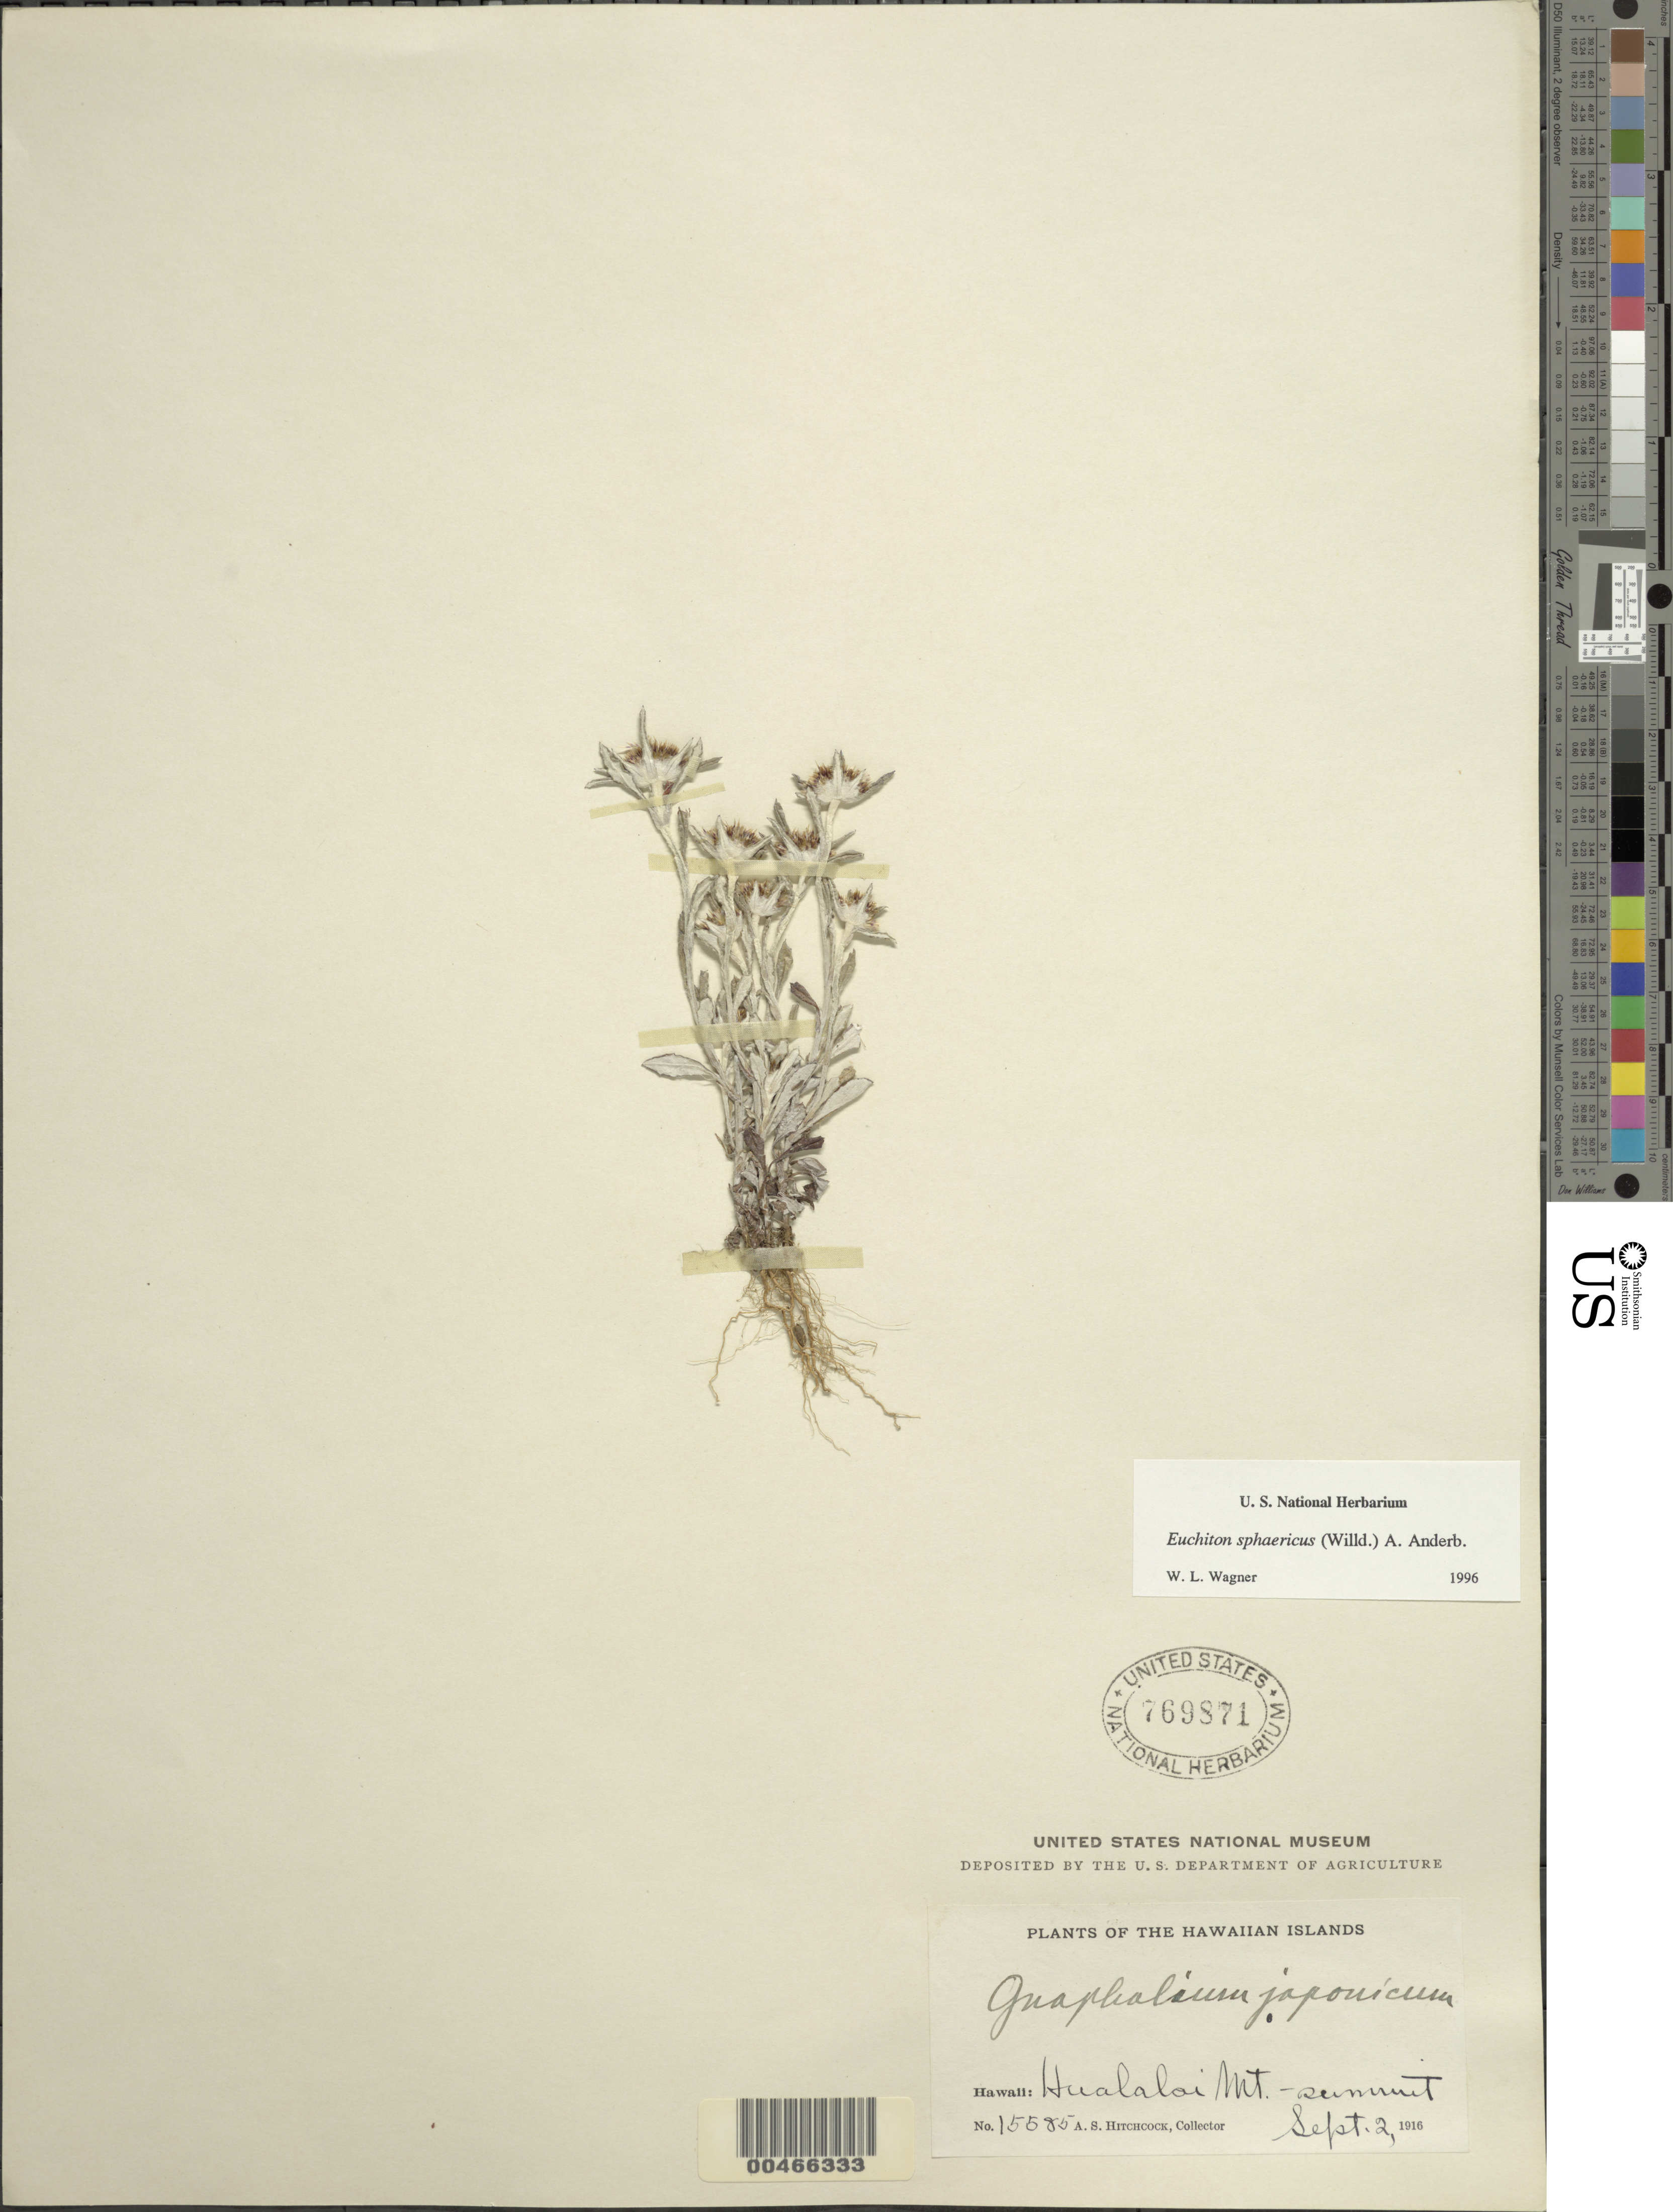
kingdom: Plantae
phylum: Tracheophyta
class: Magnoliopsida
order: Asterales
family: Asteraceae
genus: Euchiton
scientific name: Euchiton sphaericus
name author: (Willd.) Holub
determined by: Wagner, W. L., (BOT), Smithsonian Institution - National Museum of Natural History (UNITED STATES)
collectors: A. S. Hitchcock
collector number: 15585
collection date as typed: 2 Sep 1916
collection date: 1916-09-02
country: United States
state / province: Hawaii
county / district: Hawaii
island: Hawaii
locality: Hualalai Mt.-summit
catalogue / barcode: US 769871